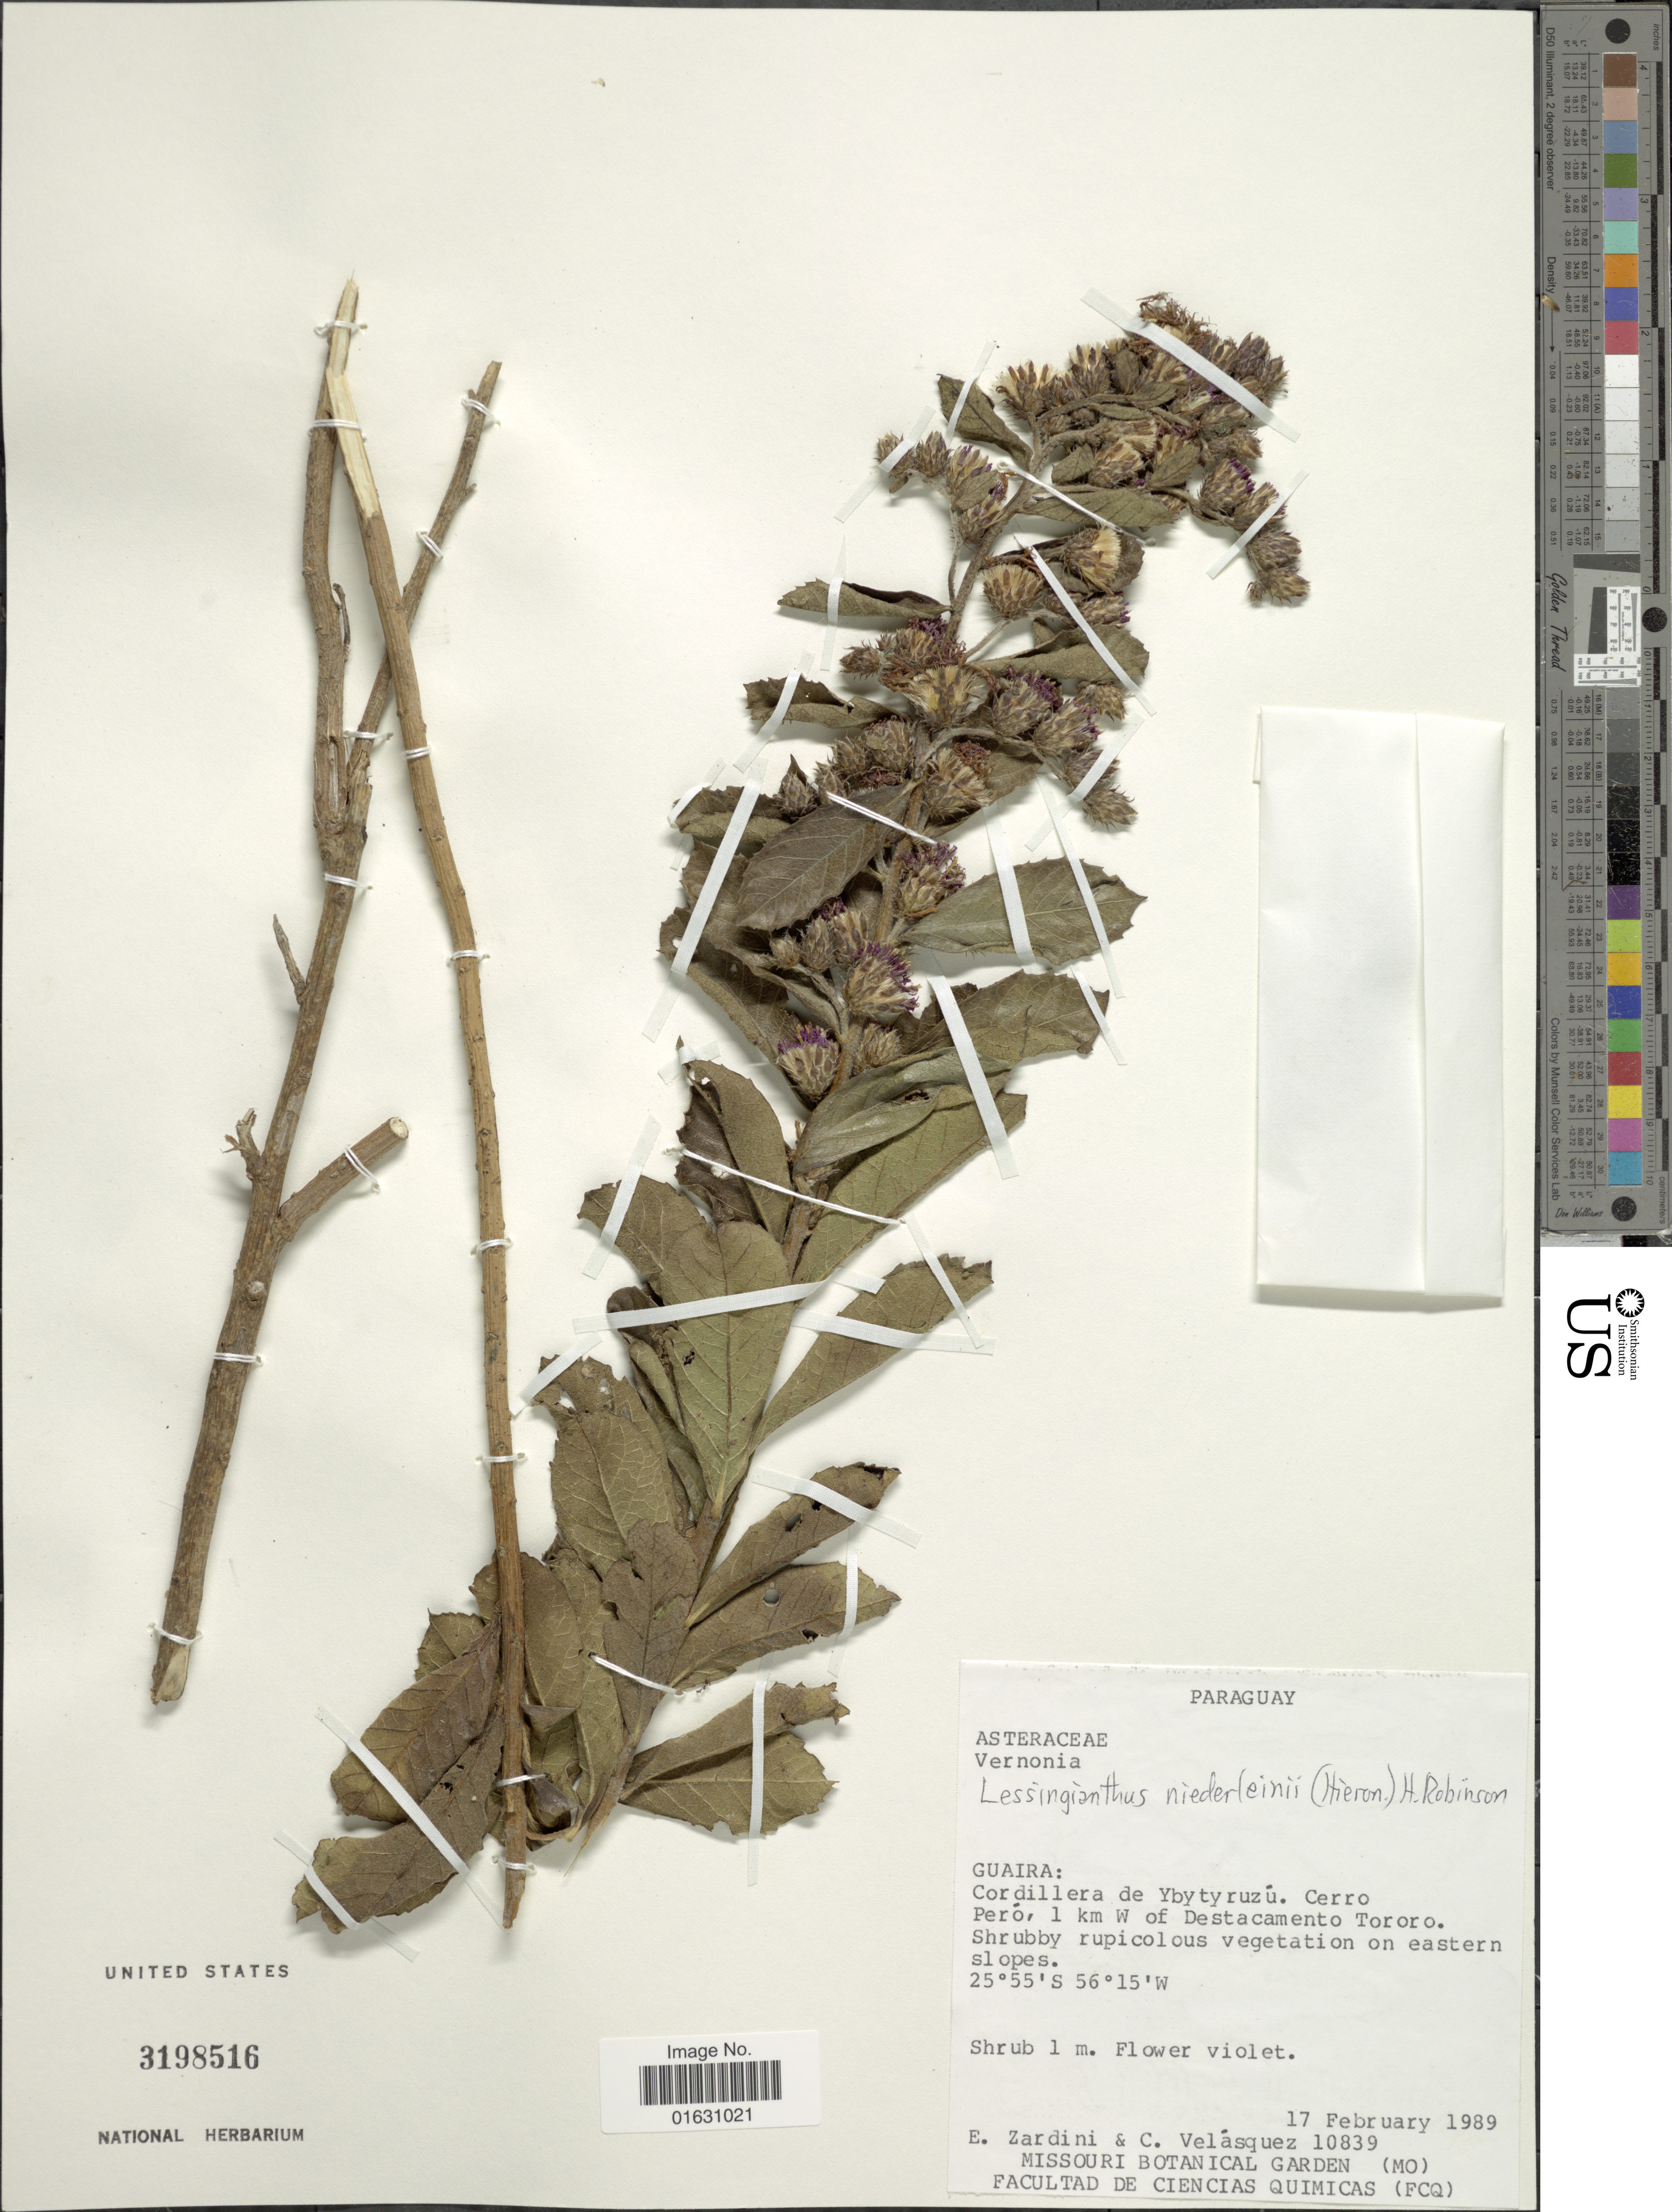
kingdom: Plantae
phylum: Tracheophyta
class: Magnoliopsida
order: Asterales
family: Asteraceae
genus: Lessingianthus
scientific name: Lessingianthus niederleinii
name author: (Hieron.) H. Rob.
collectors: E. M. Zardini & C. Velásquez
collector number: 10839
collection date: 1989-02-17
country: Paraguay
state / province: Guaira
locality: Guaira: Cordillera de Ybytyruzú. Cerro Peró, 1 km W of Destacamento. Tororo.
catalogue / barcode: US 3198516